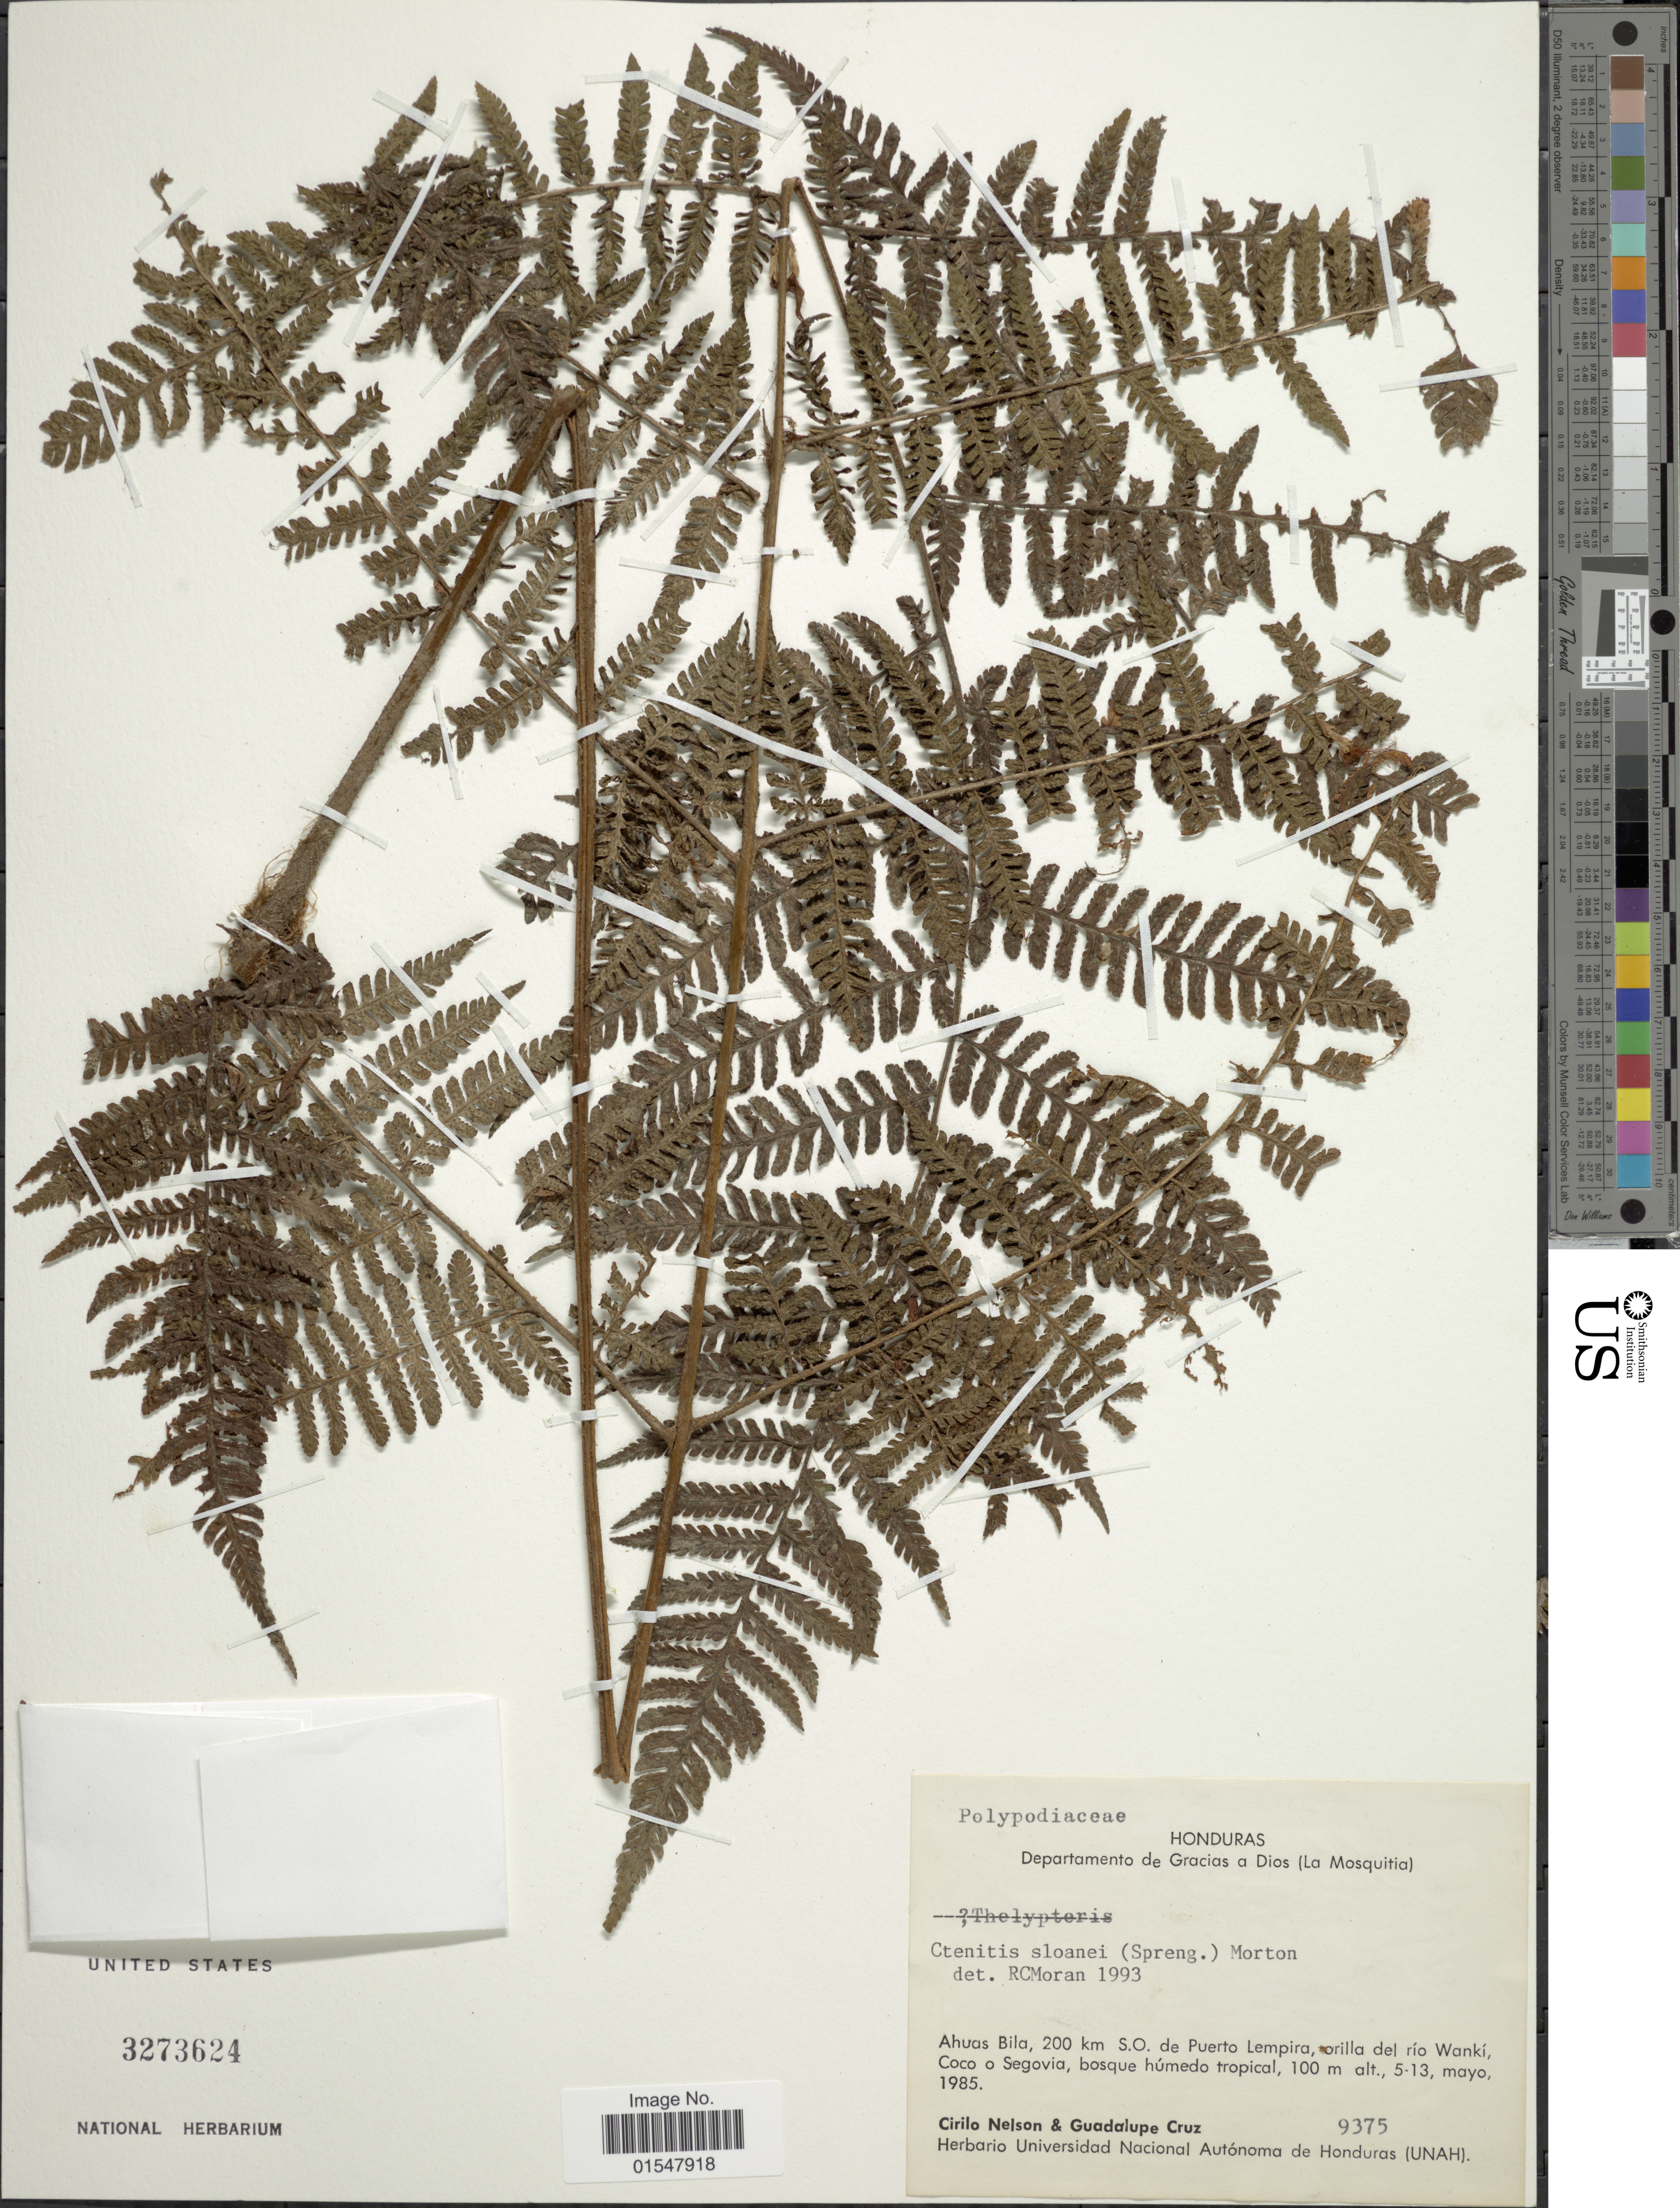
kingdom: Plantae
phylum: Tracheophyta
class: Polypodiopsida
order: Polypodiales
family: Dryopteridaceae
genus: Ctenitis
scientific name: Ctenitis sloanei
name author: (Poepp. ex Spreng.) C.V. Morton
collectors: C. H. Nelson & G. Cruz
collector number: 9375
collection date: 1985-05-05/1985-05-13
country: Honduras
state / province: Gracias de Dios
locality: Honduras, Gracias a Dios (La Mosquitia), Ahuas Bila, 200 km S.O. de Puerto Lempira, orilla del río Wanki, Coco o Segovia, bosque húmedo tropical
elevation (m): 100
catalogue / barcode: US 3273624